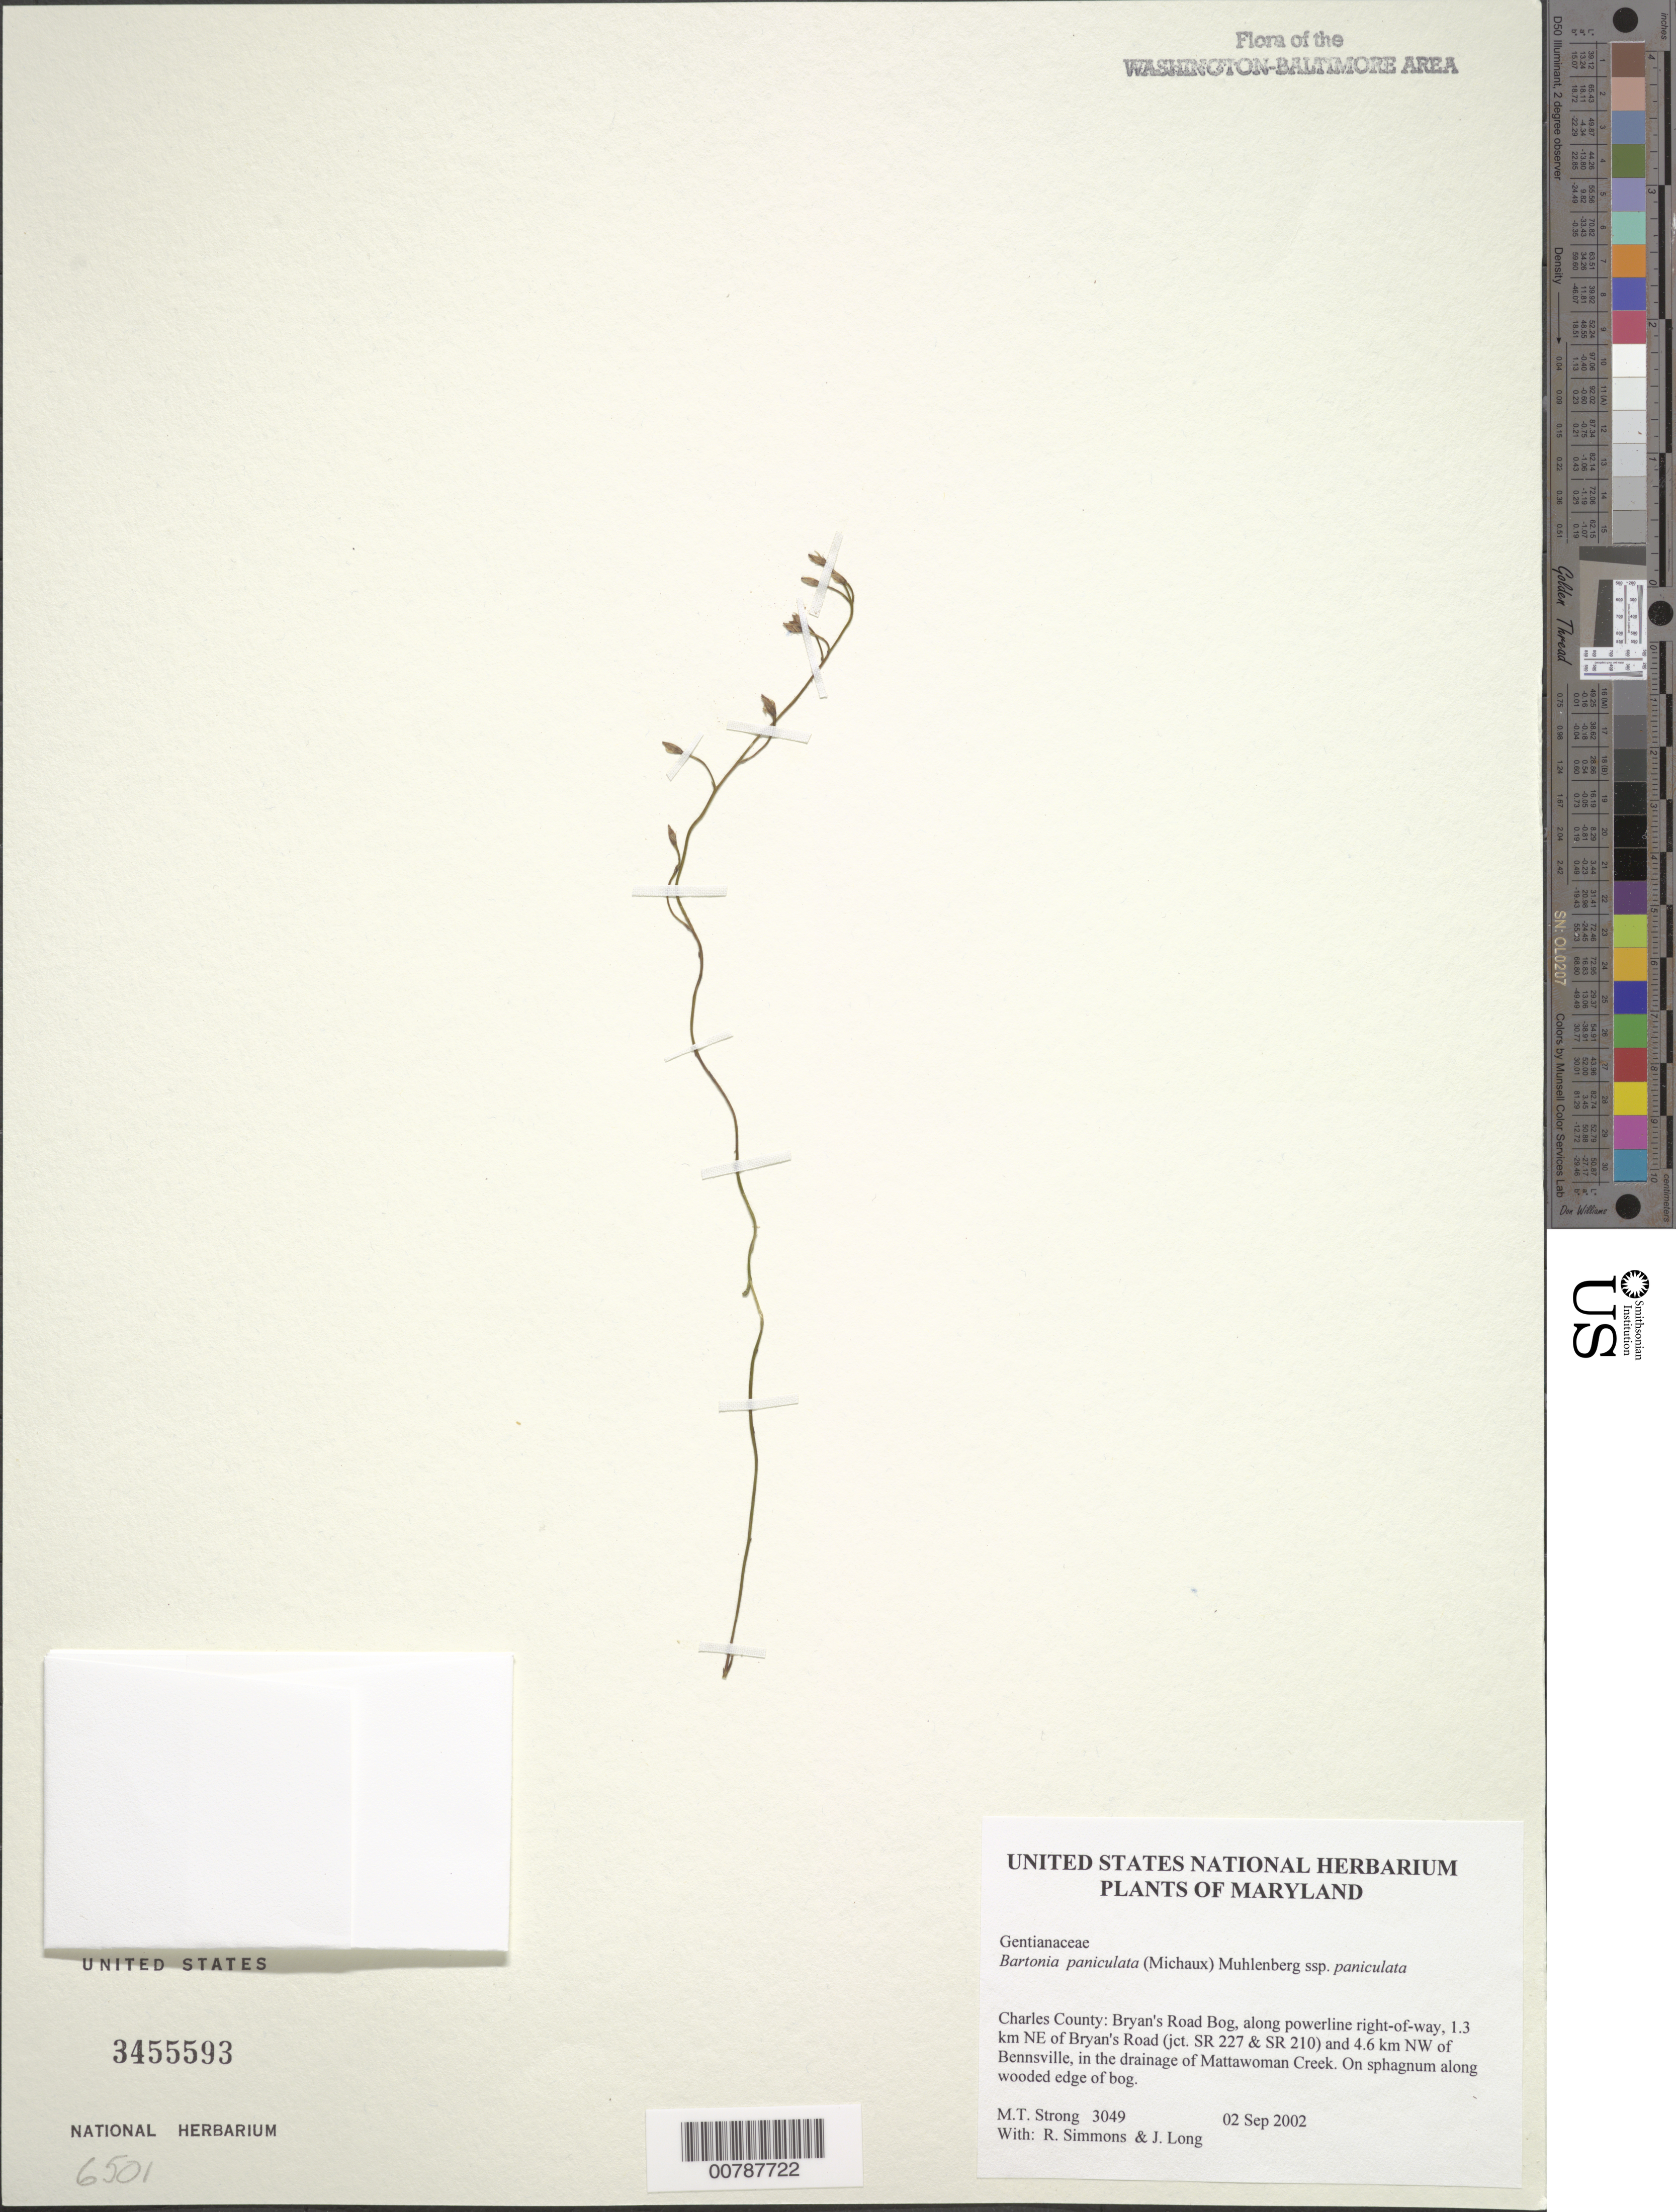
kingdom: Plantae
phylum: Tracheophyta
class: Magnoliopsida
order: Gentianales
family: Gentianaceae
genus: Bartonia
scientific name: Bartonia paniculata subsp. paniculata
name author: (Michx.) Muhl.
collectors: M. T. Strong, R. Simmons & J. Long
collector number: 3049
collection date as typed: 02 Sep 2002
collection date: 2002-09-02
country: United States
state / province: Maryland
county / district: Charles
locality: Bryan's Road Bog, along powerline right-of-way, 1.3 km NE of Bryan's Road (jct. SR 227 & SR 210) and 4.6 km NW of Bennsville, in the drainage of Mattawoman Creek.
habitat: On sphagnum along wooded edge of bog.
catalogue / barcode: US 3455593